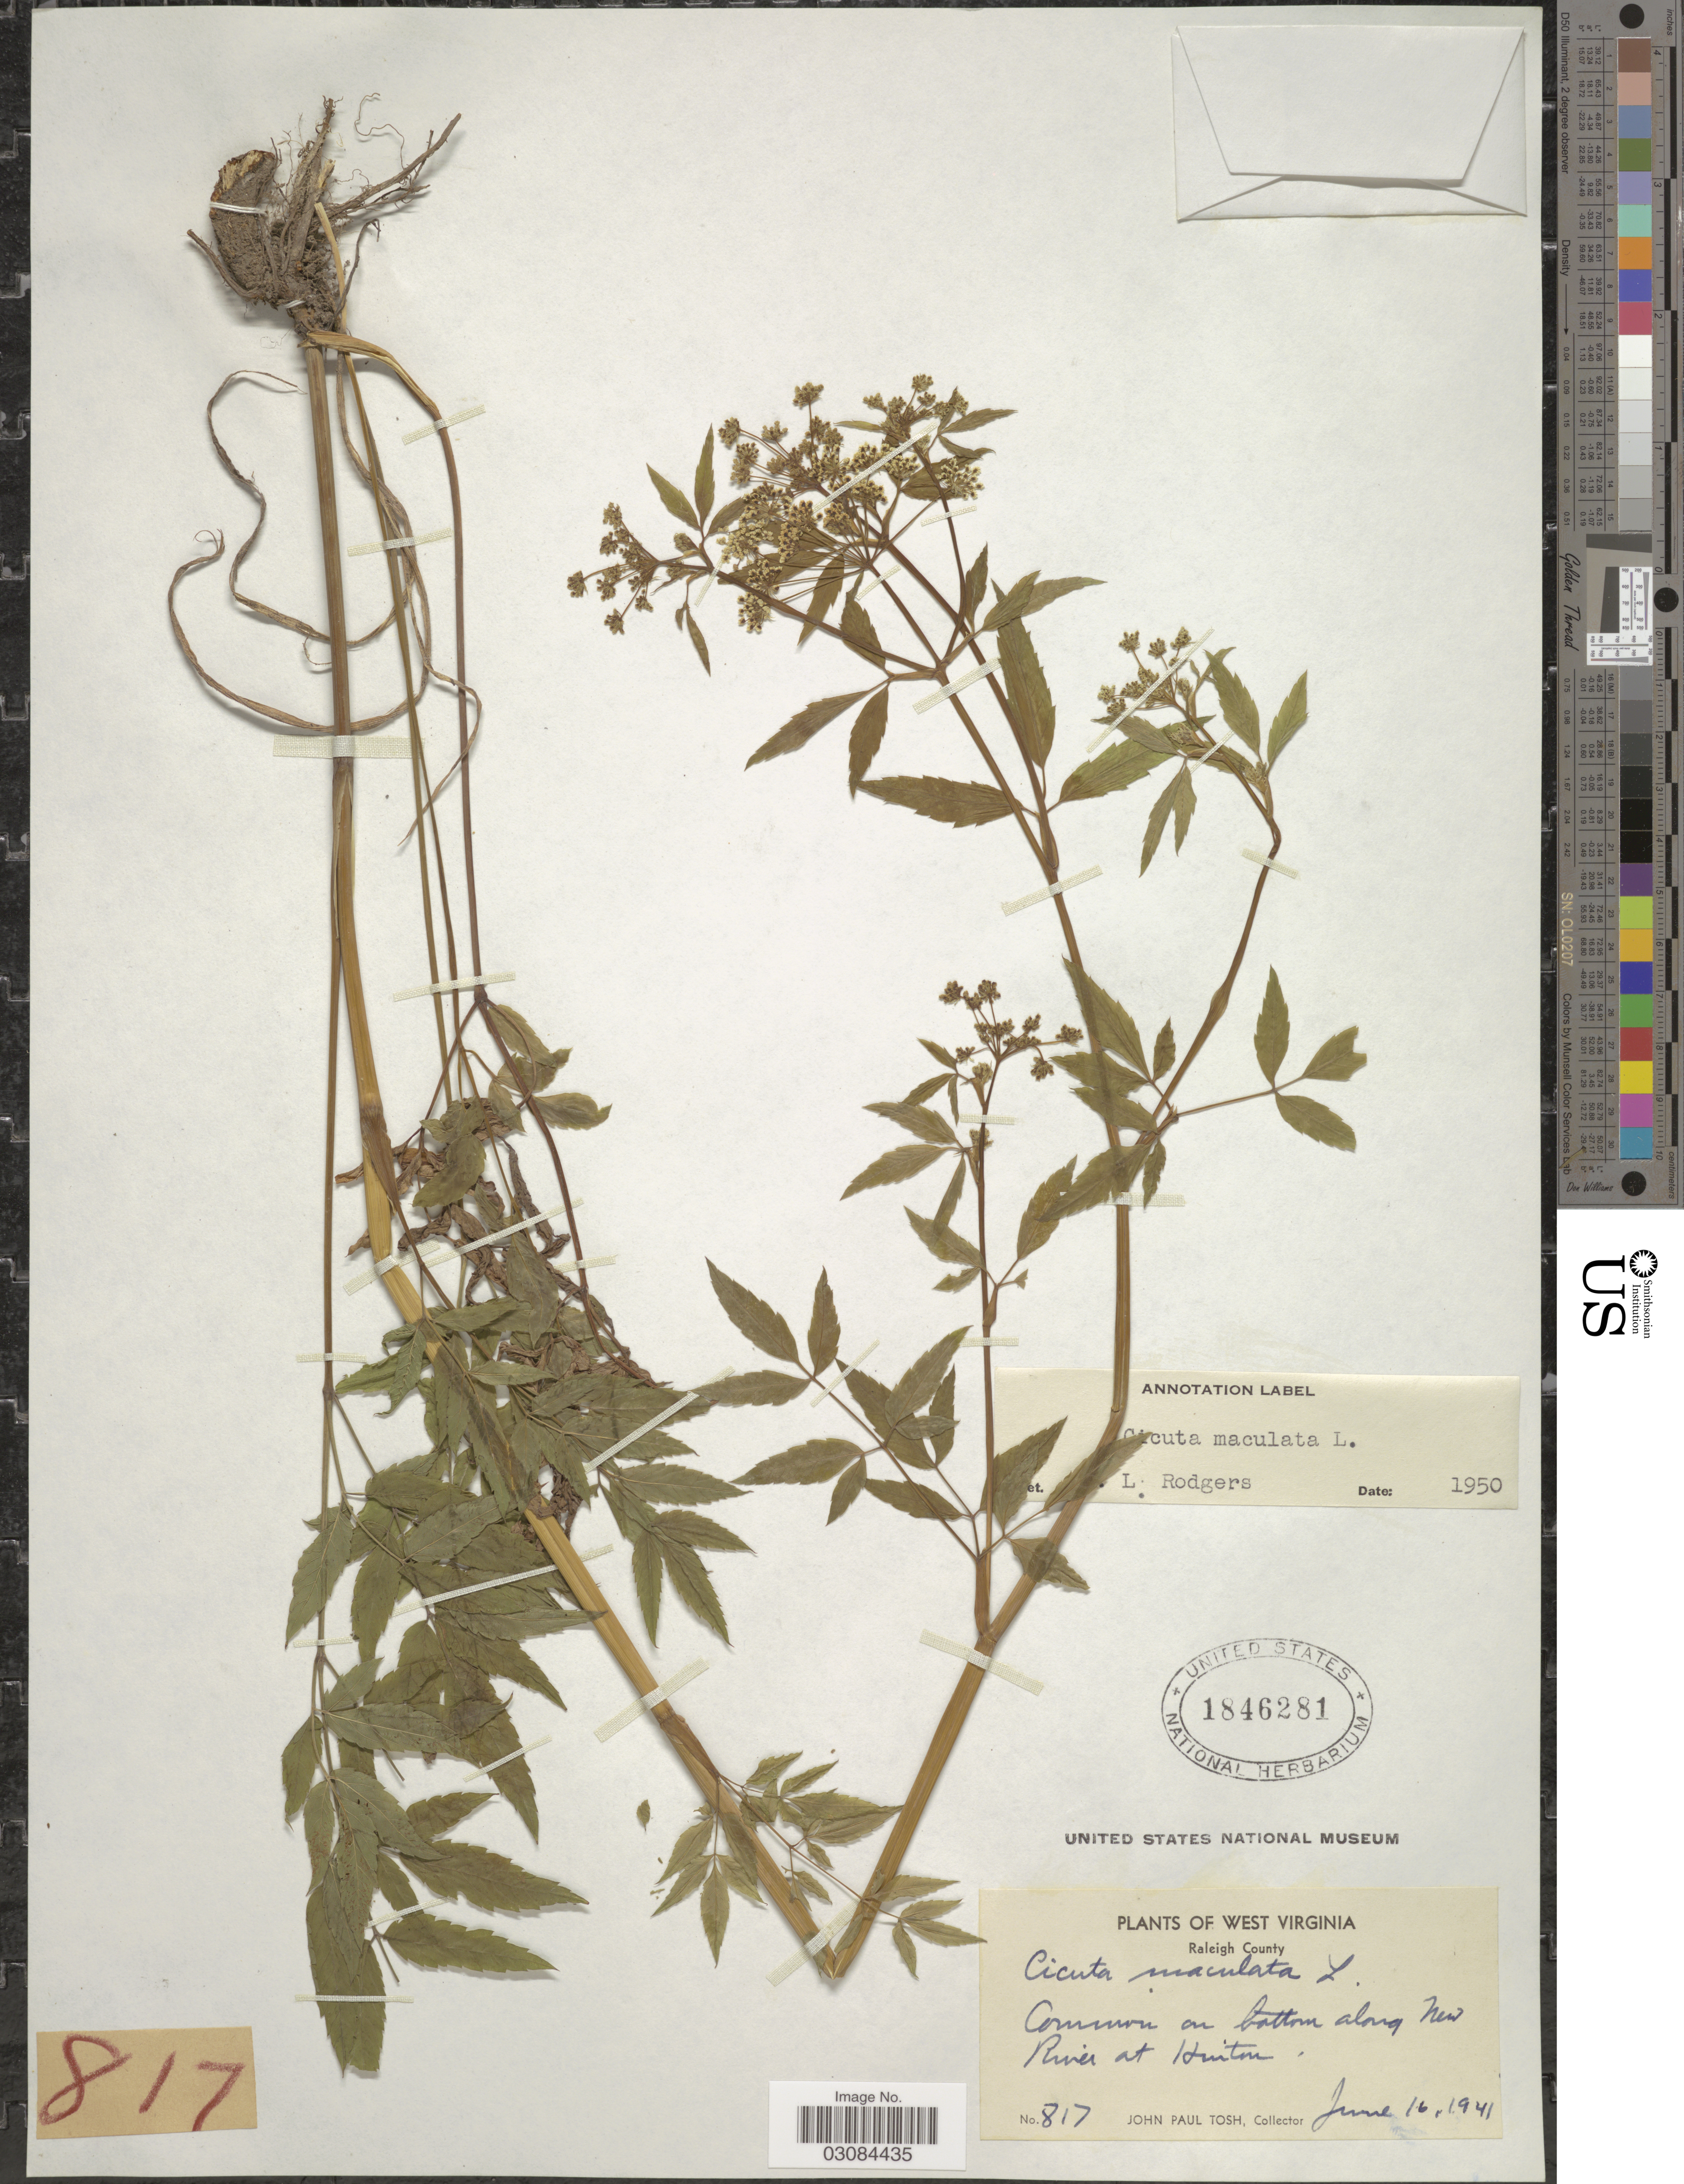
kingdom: Plantae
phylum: Tracheophyta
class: Magnoliopsida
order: Apiales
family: Apiaceae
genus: Cicuta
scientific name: Cicuta maculata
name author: L.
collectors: J. Tosh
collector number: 817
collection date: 1941-06-16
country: United States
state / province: West Virginia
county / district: Raleigh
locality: Raleigh County. Bottom along New River at Hinton.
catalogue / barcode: US 1846281